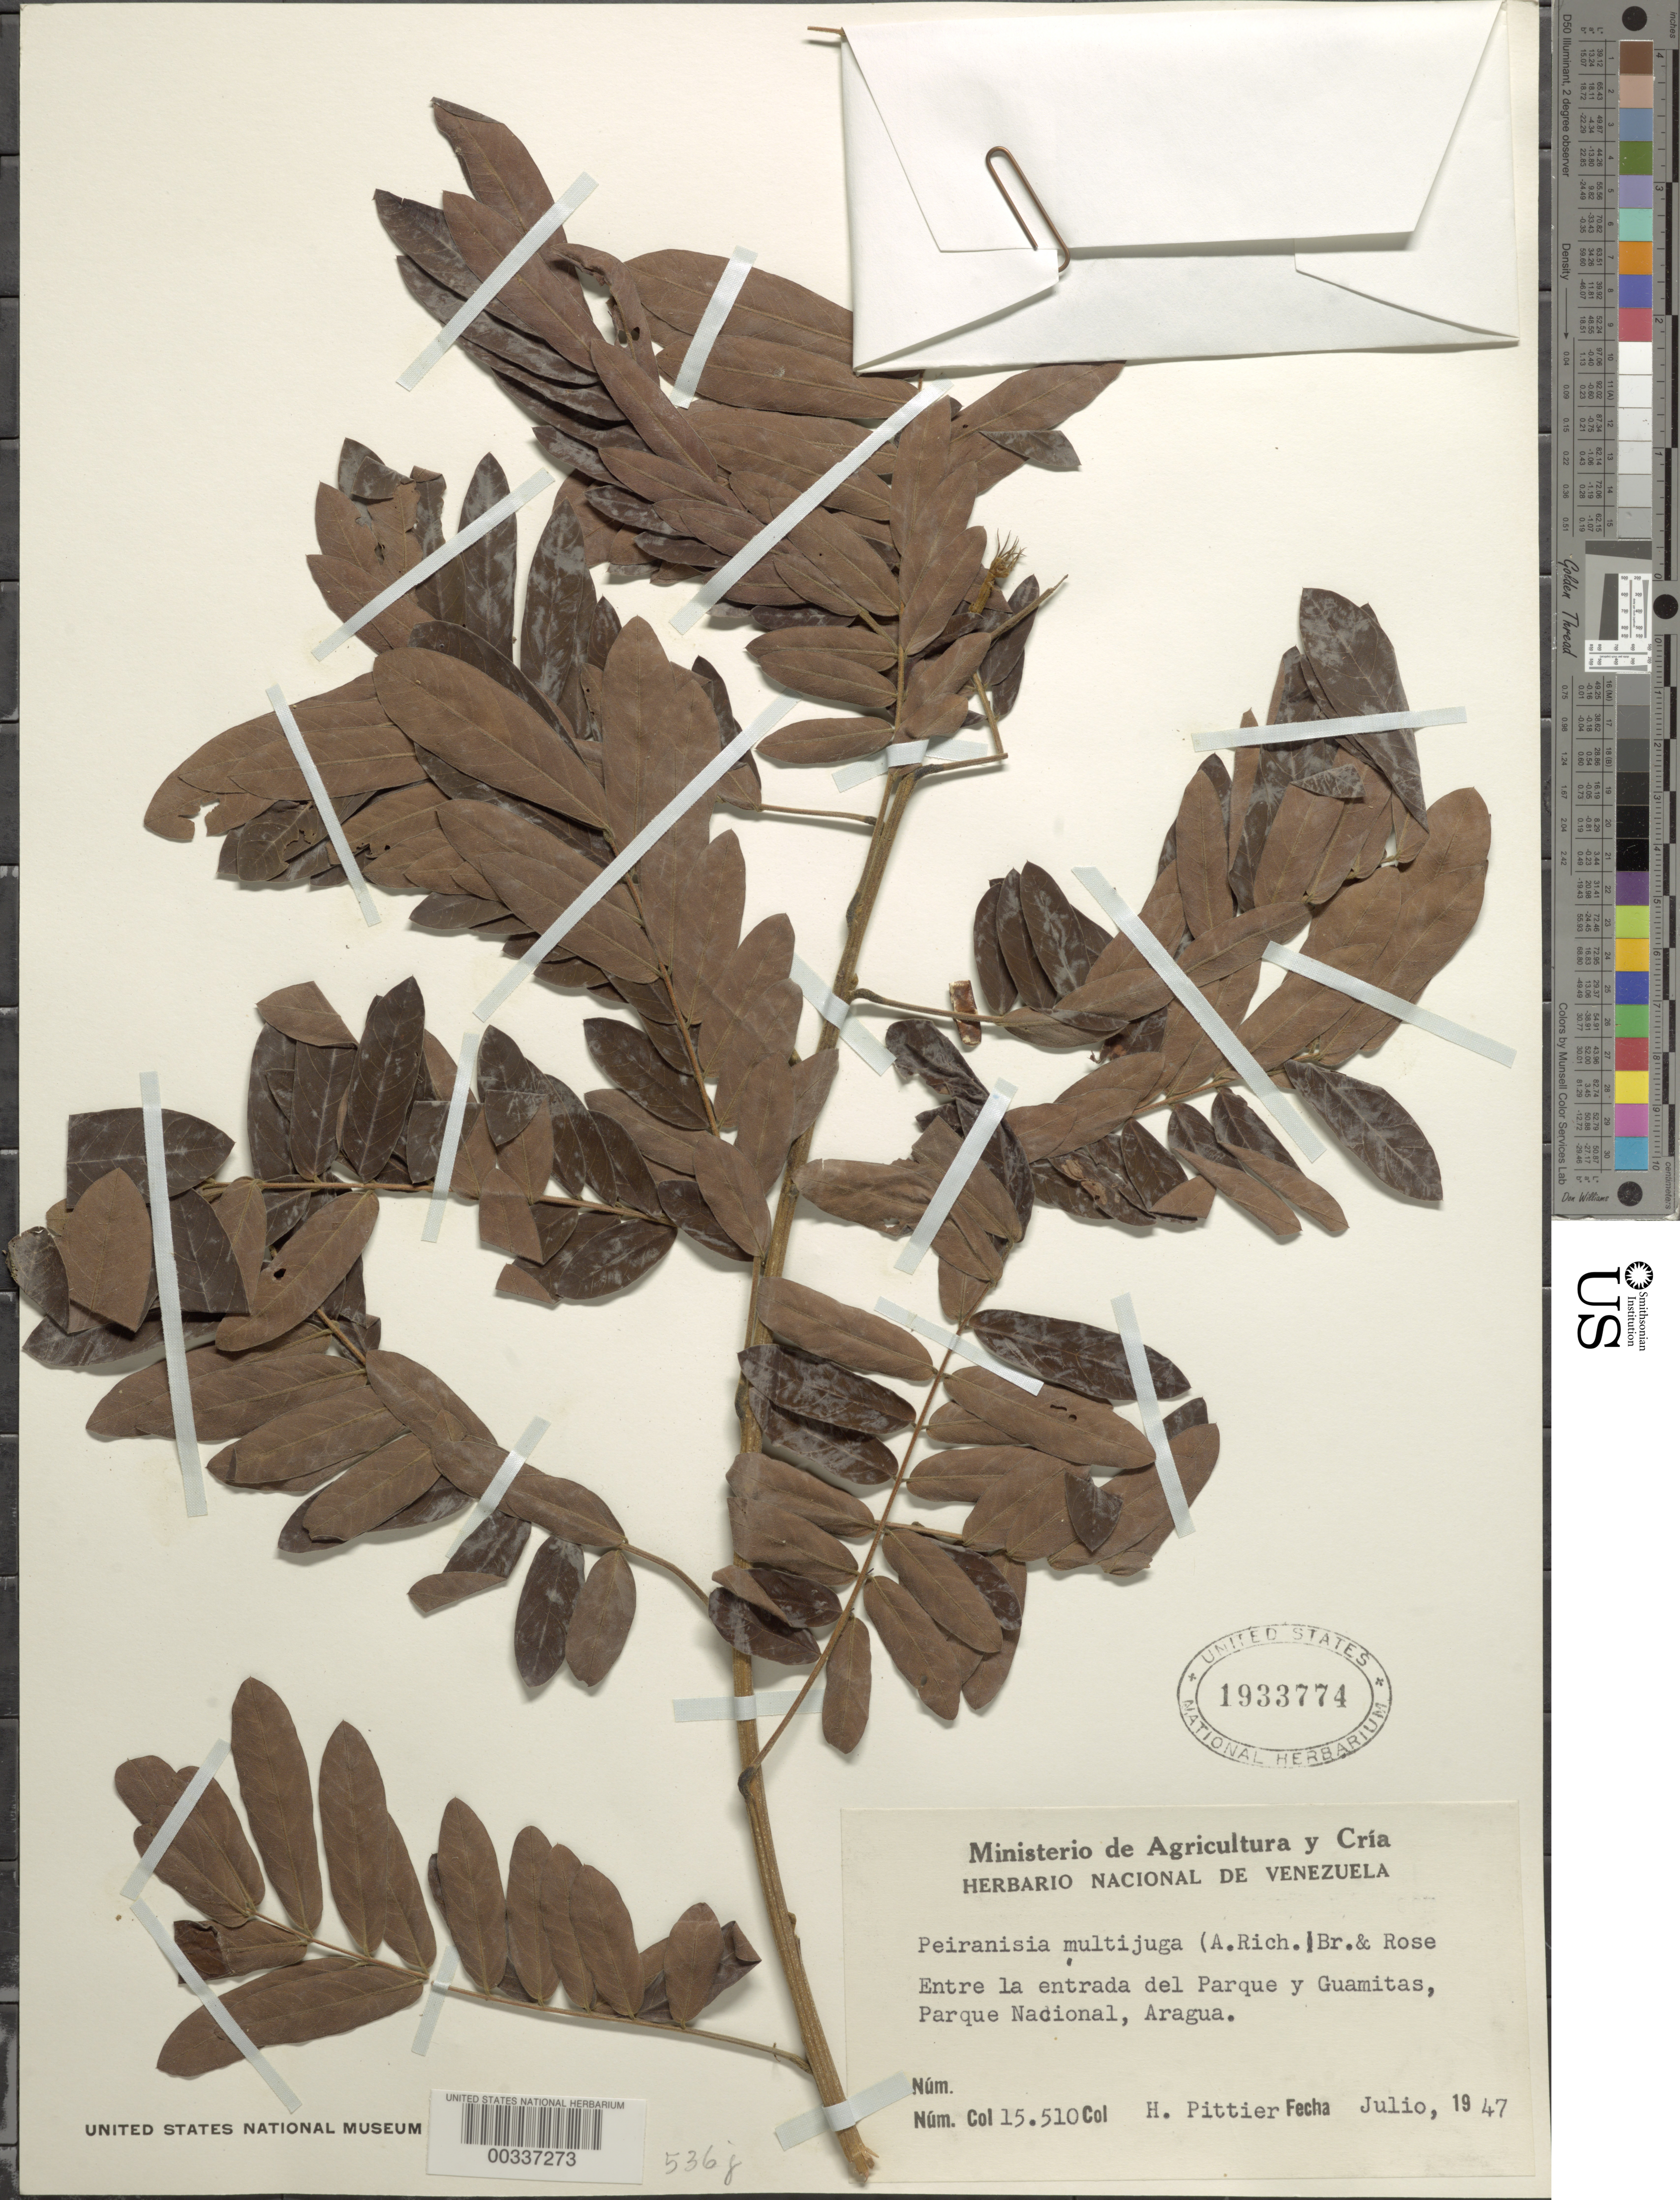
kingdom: Plantae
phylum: Tracheophyta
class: Magnoliopsida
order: Fabales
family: Fabaceae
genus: Senna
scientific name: Senna multijuga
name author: (Rich.) H.S. Irwin & Barneby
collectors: H. F. Pittier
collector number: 15510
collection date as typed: Jul 1947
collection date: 1947-07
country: Venezuela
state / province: Aragua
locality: Between the entrance of the parque and guamitas, parque nacional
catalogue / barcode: US 1933774